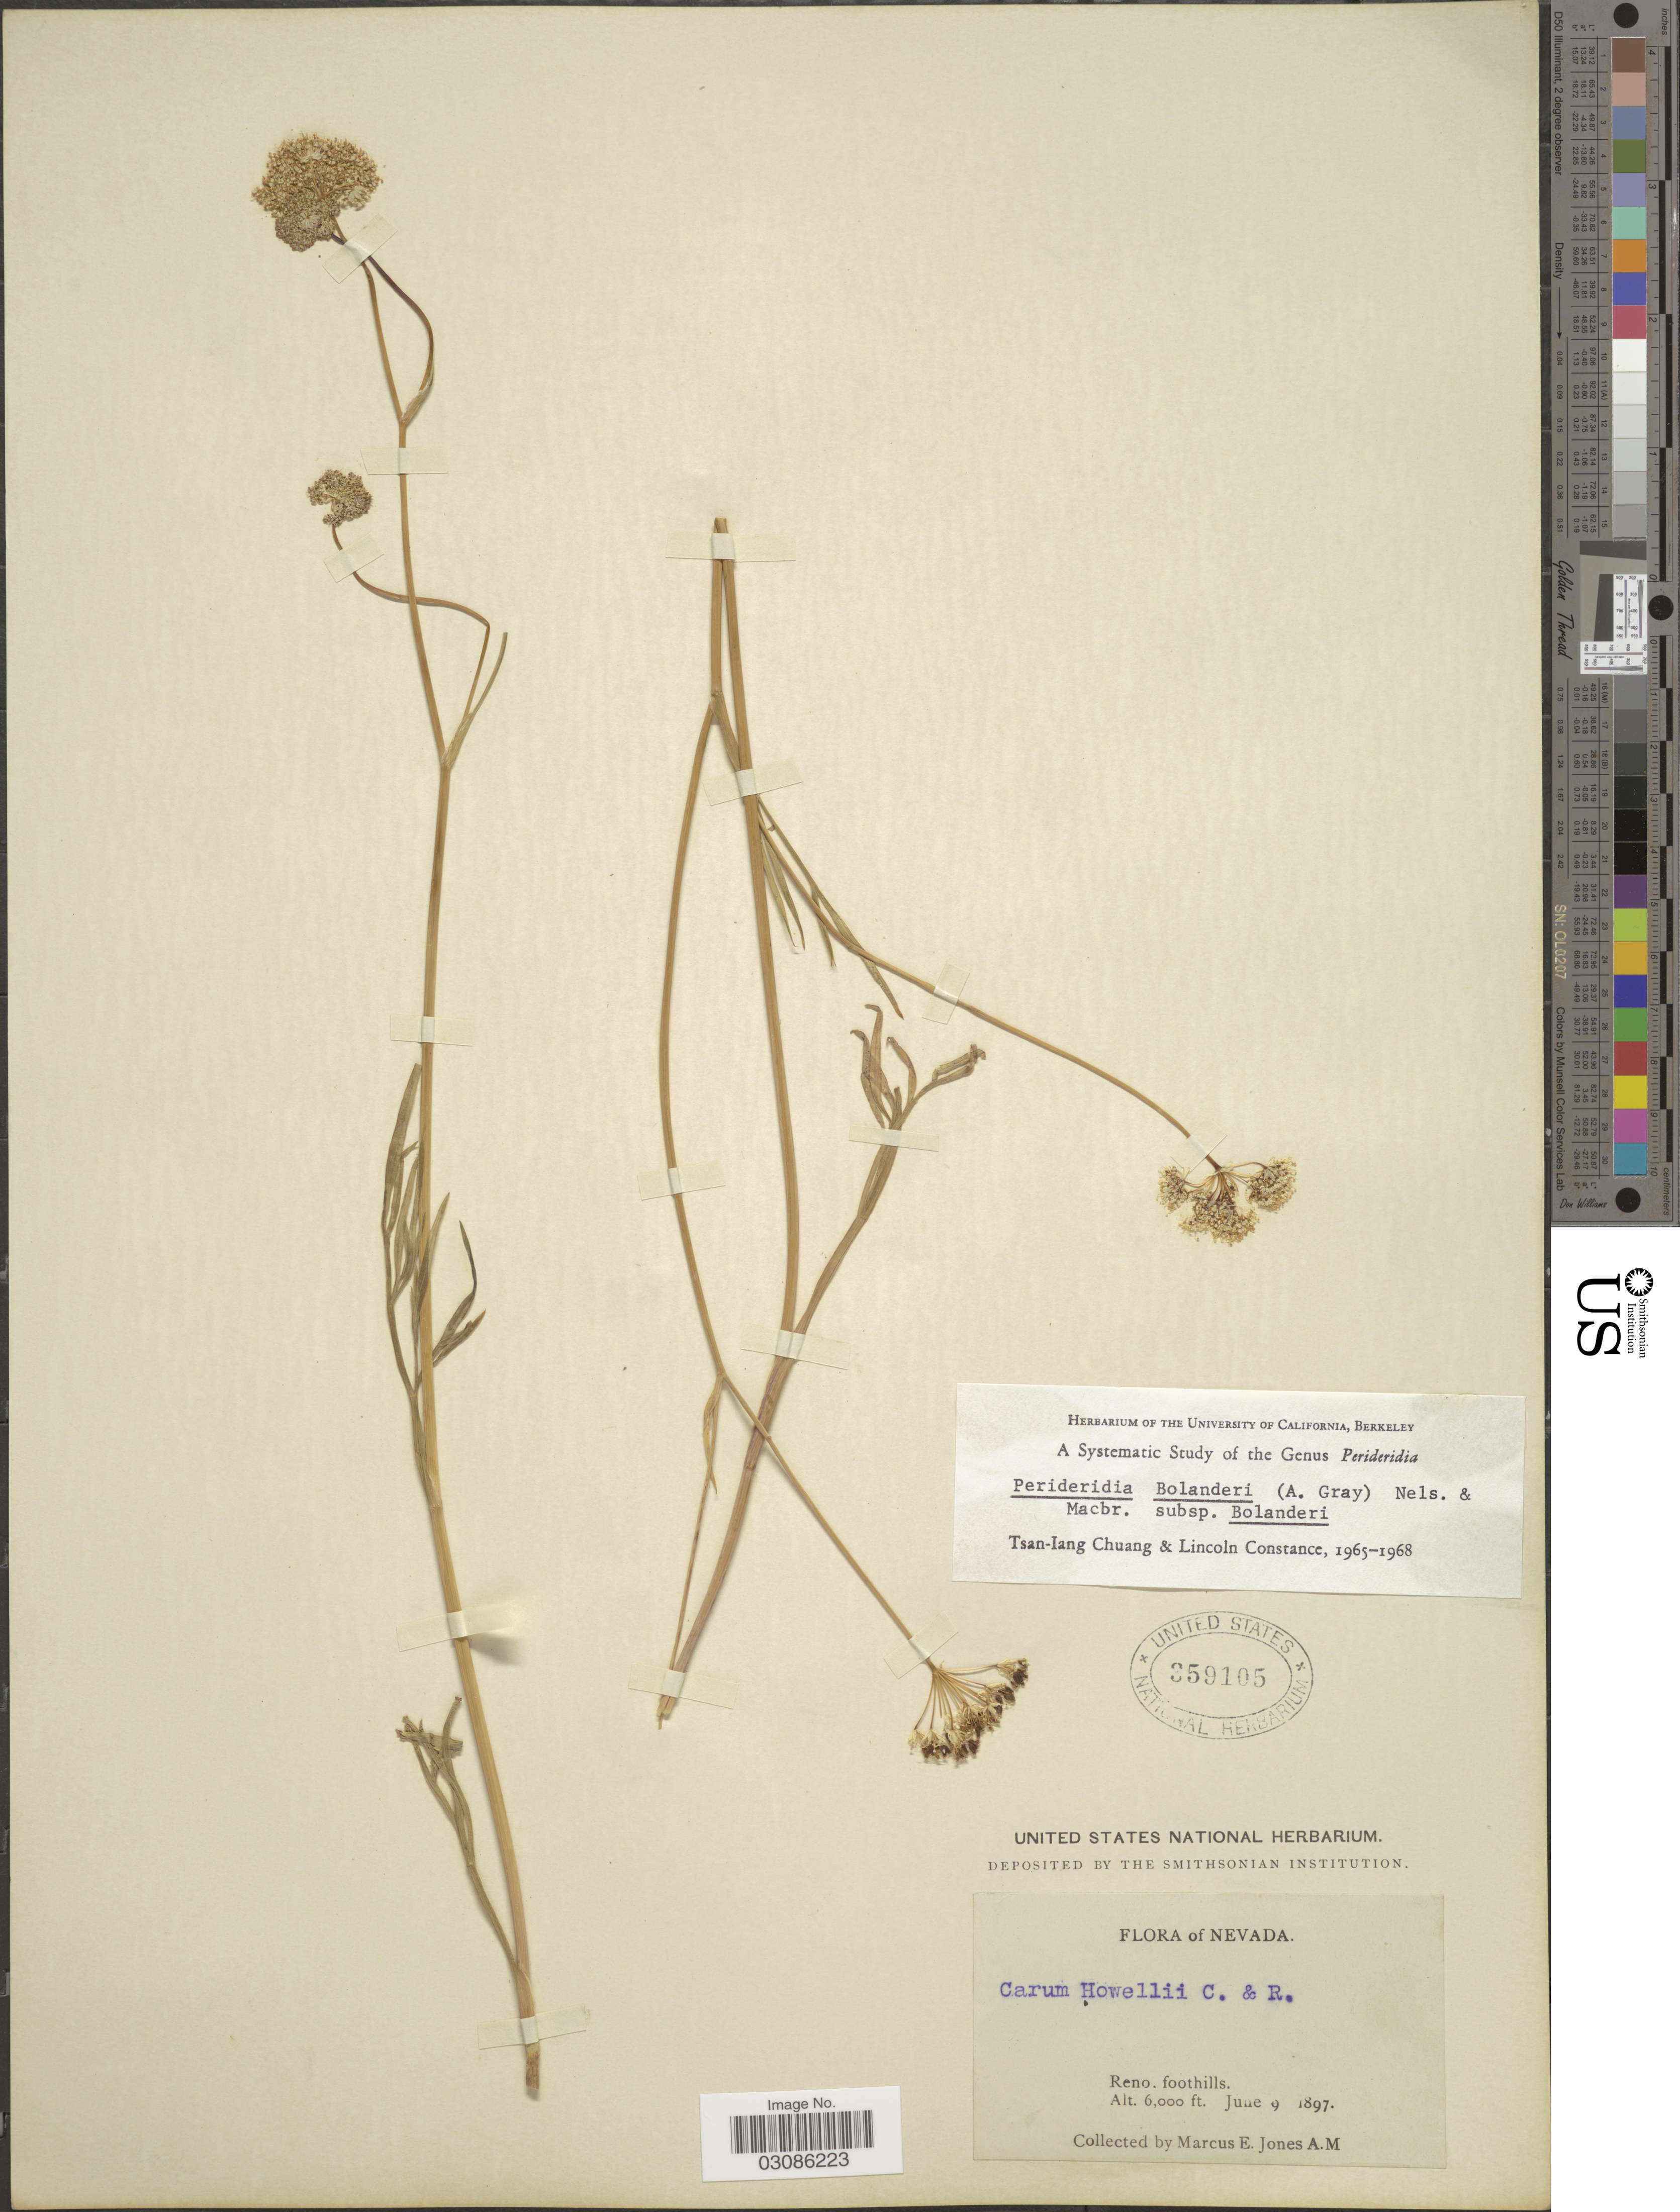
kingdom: Plantae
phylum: Tracheophyta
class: Magnoliopsida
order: Apiales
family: Apiaceae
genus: Perideridia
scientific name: Perideridia bolanderi subsp. bolanderi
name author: (A. Gray) A. Nelson & J.F. Macbr.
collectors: M. E. Jones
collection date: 1897-06-09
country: United States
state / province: Nevada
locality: Reno. foothills.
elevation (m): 1829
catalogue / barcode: US 359105